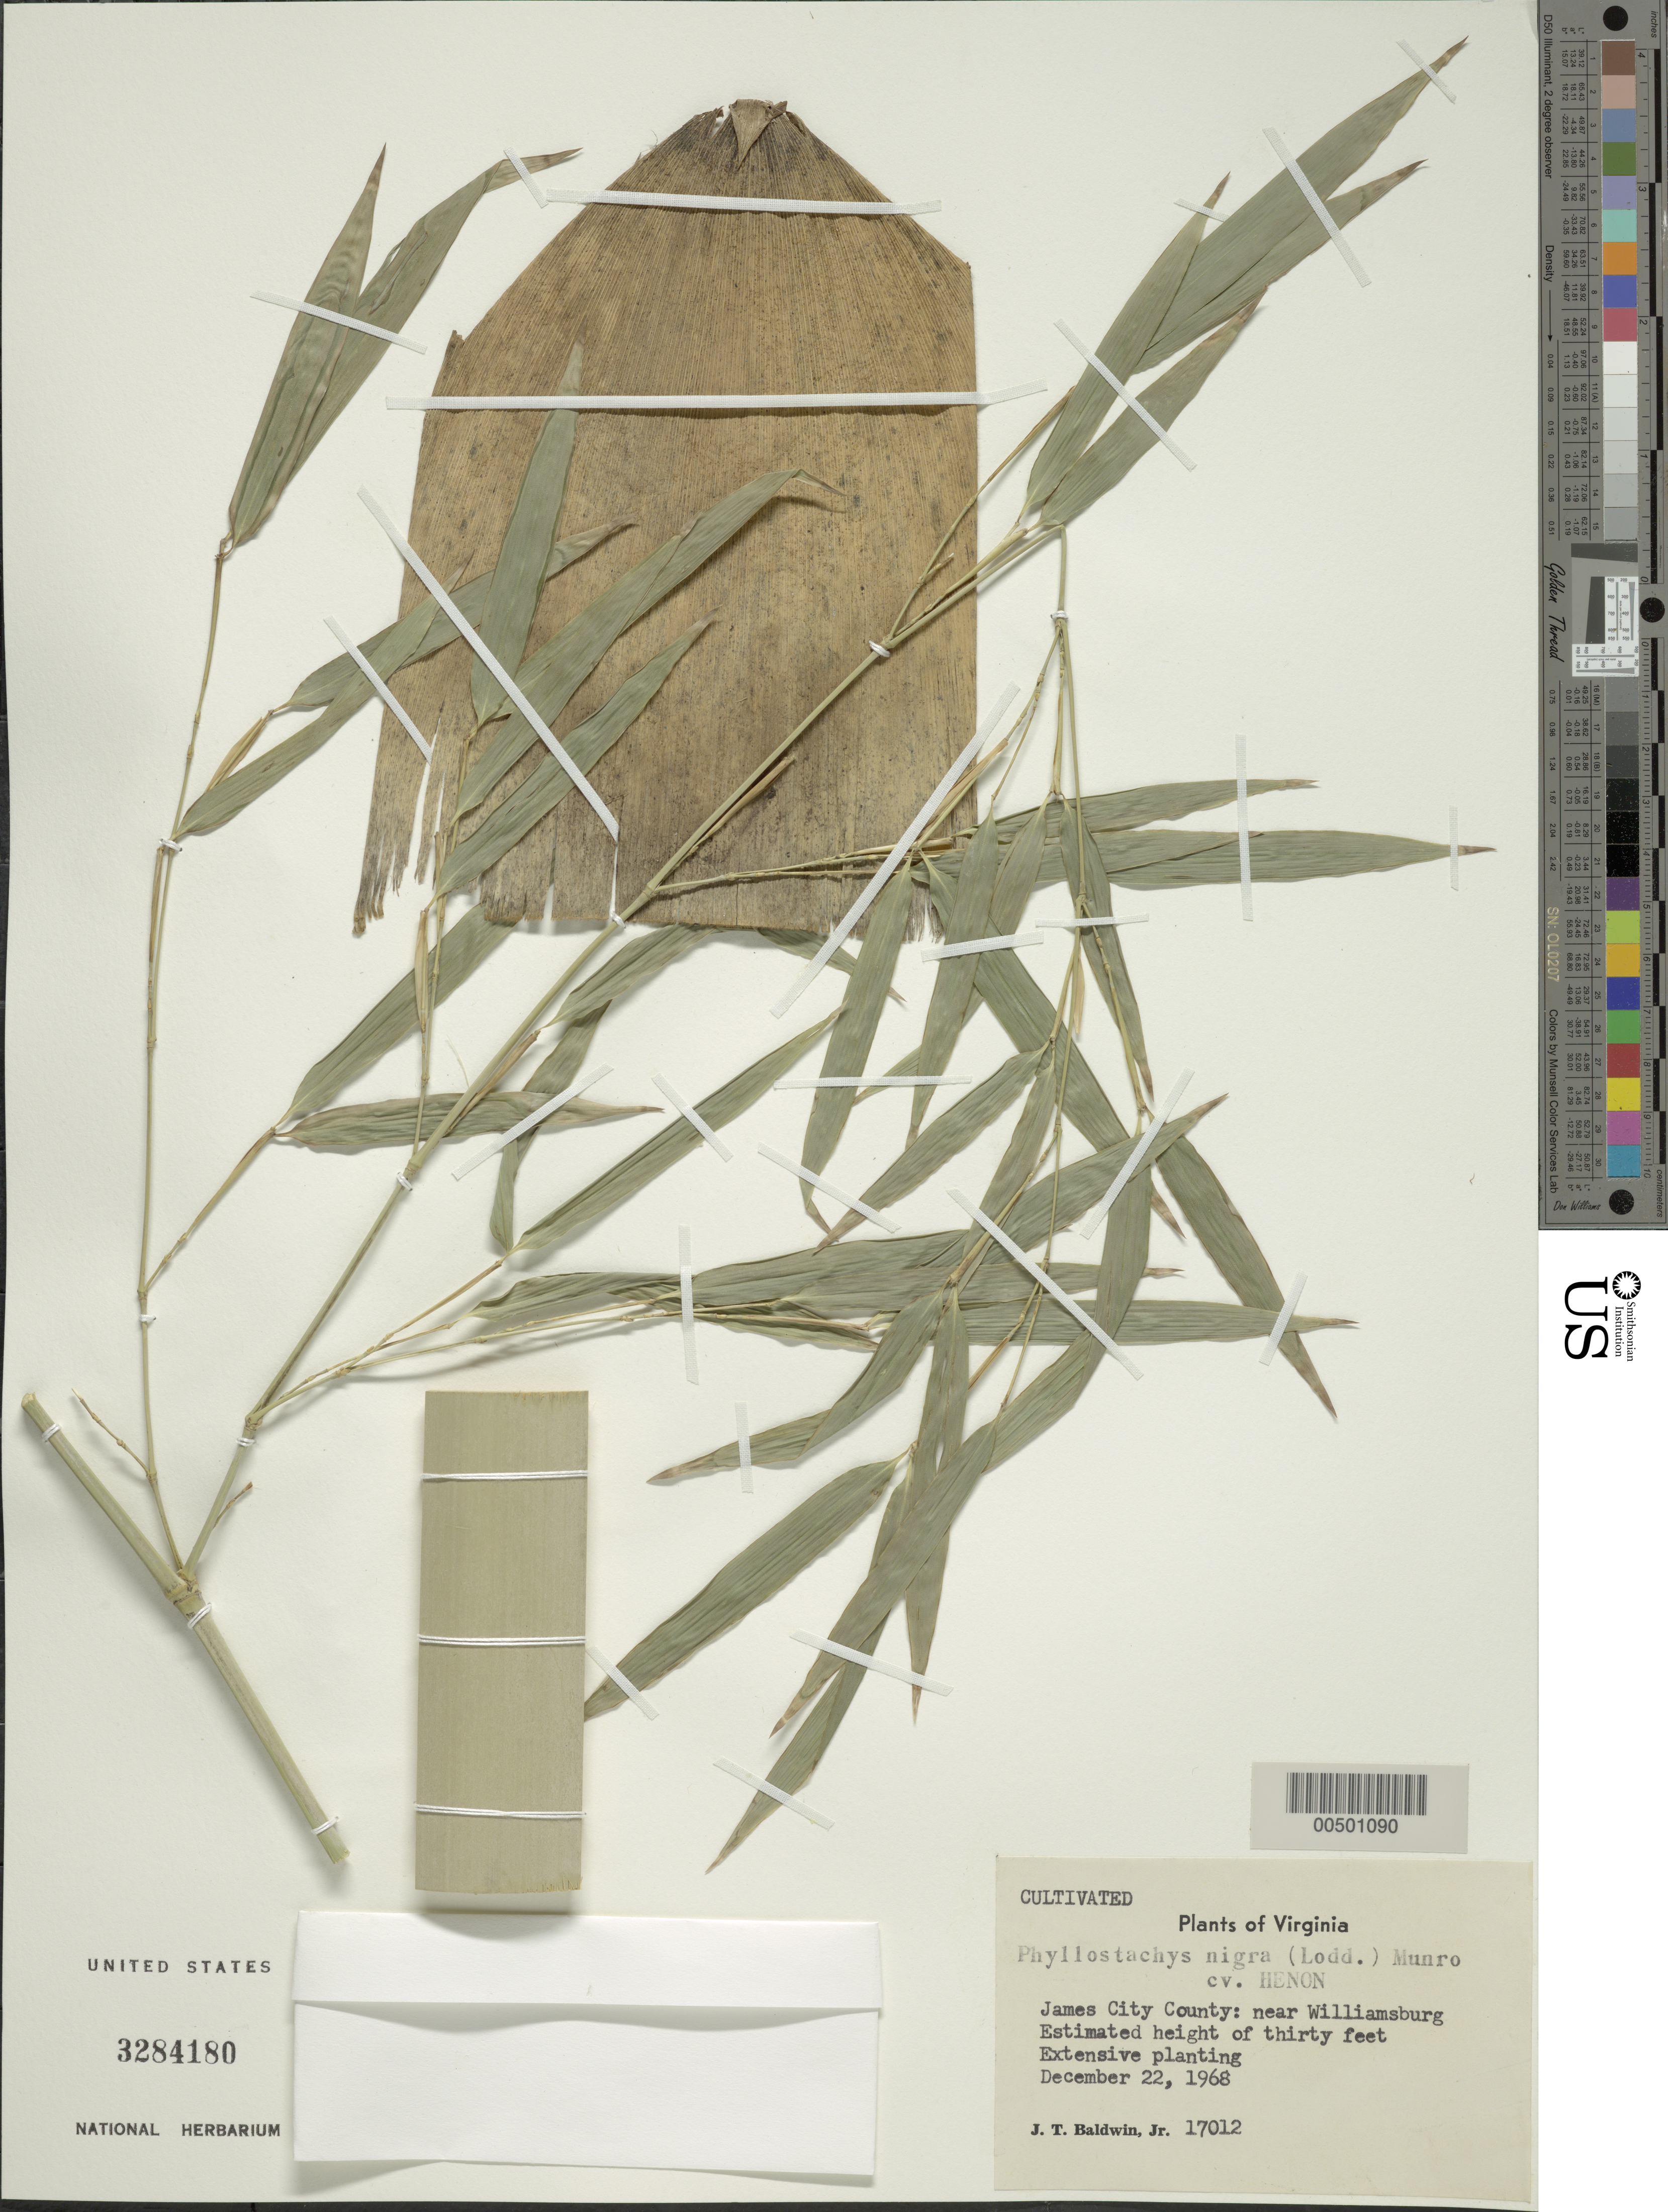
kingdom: Plantae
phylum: Tracheophyta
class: Liliopsida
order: Poales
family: Poaceae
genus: Phyllostachys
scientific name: Phyllostachys nigra 'Henon'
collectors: J. T. Baldwin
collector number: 17012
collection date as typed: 22 Dec 1968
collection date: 1968-12-22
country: United States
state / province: Virginia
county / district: James City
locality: Near williamsburg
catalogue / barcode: US 3284180